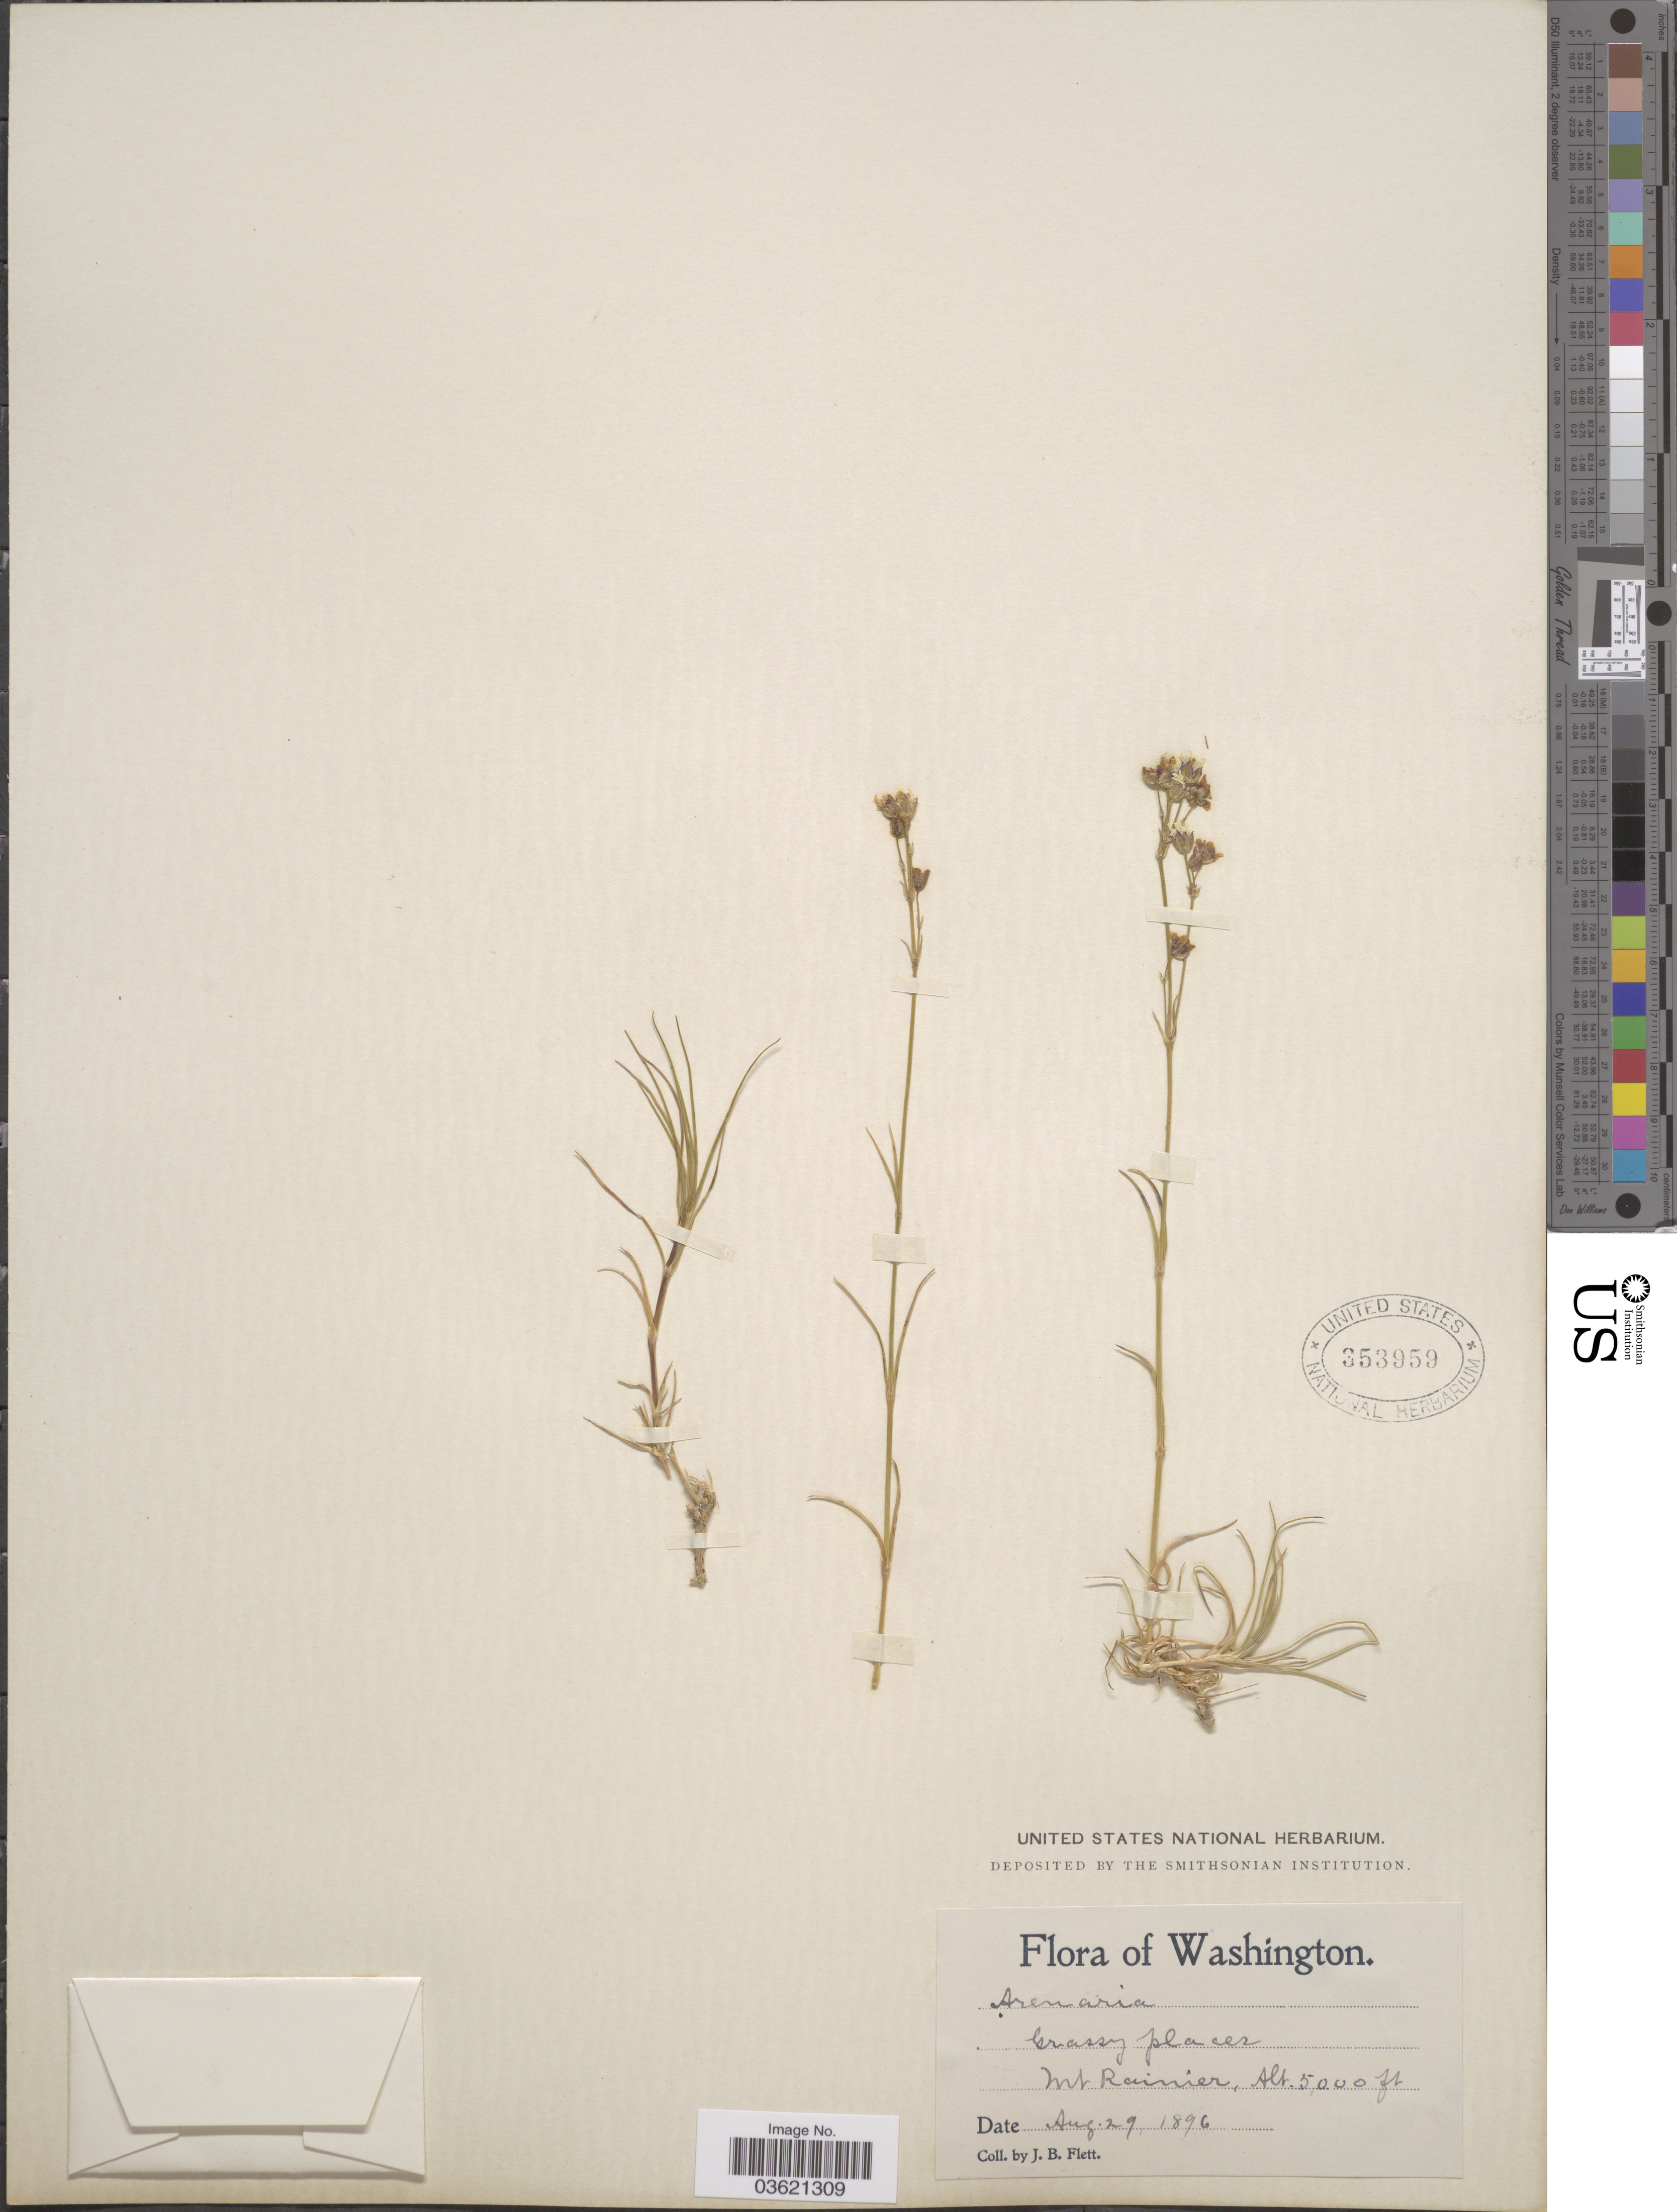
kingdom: Plantae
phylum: Tracheophyta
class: Magnoliopsida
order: Caryophyllales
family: Caryophyllaceae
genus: Arenaria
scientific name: Arenaria sp.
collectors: J. Flett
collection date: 1896-08-29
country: United States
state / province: Washington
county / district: Pierce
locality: Mt Rainier.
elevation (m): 1524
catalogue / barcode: US 353959